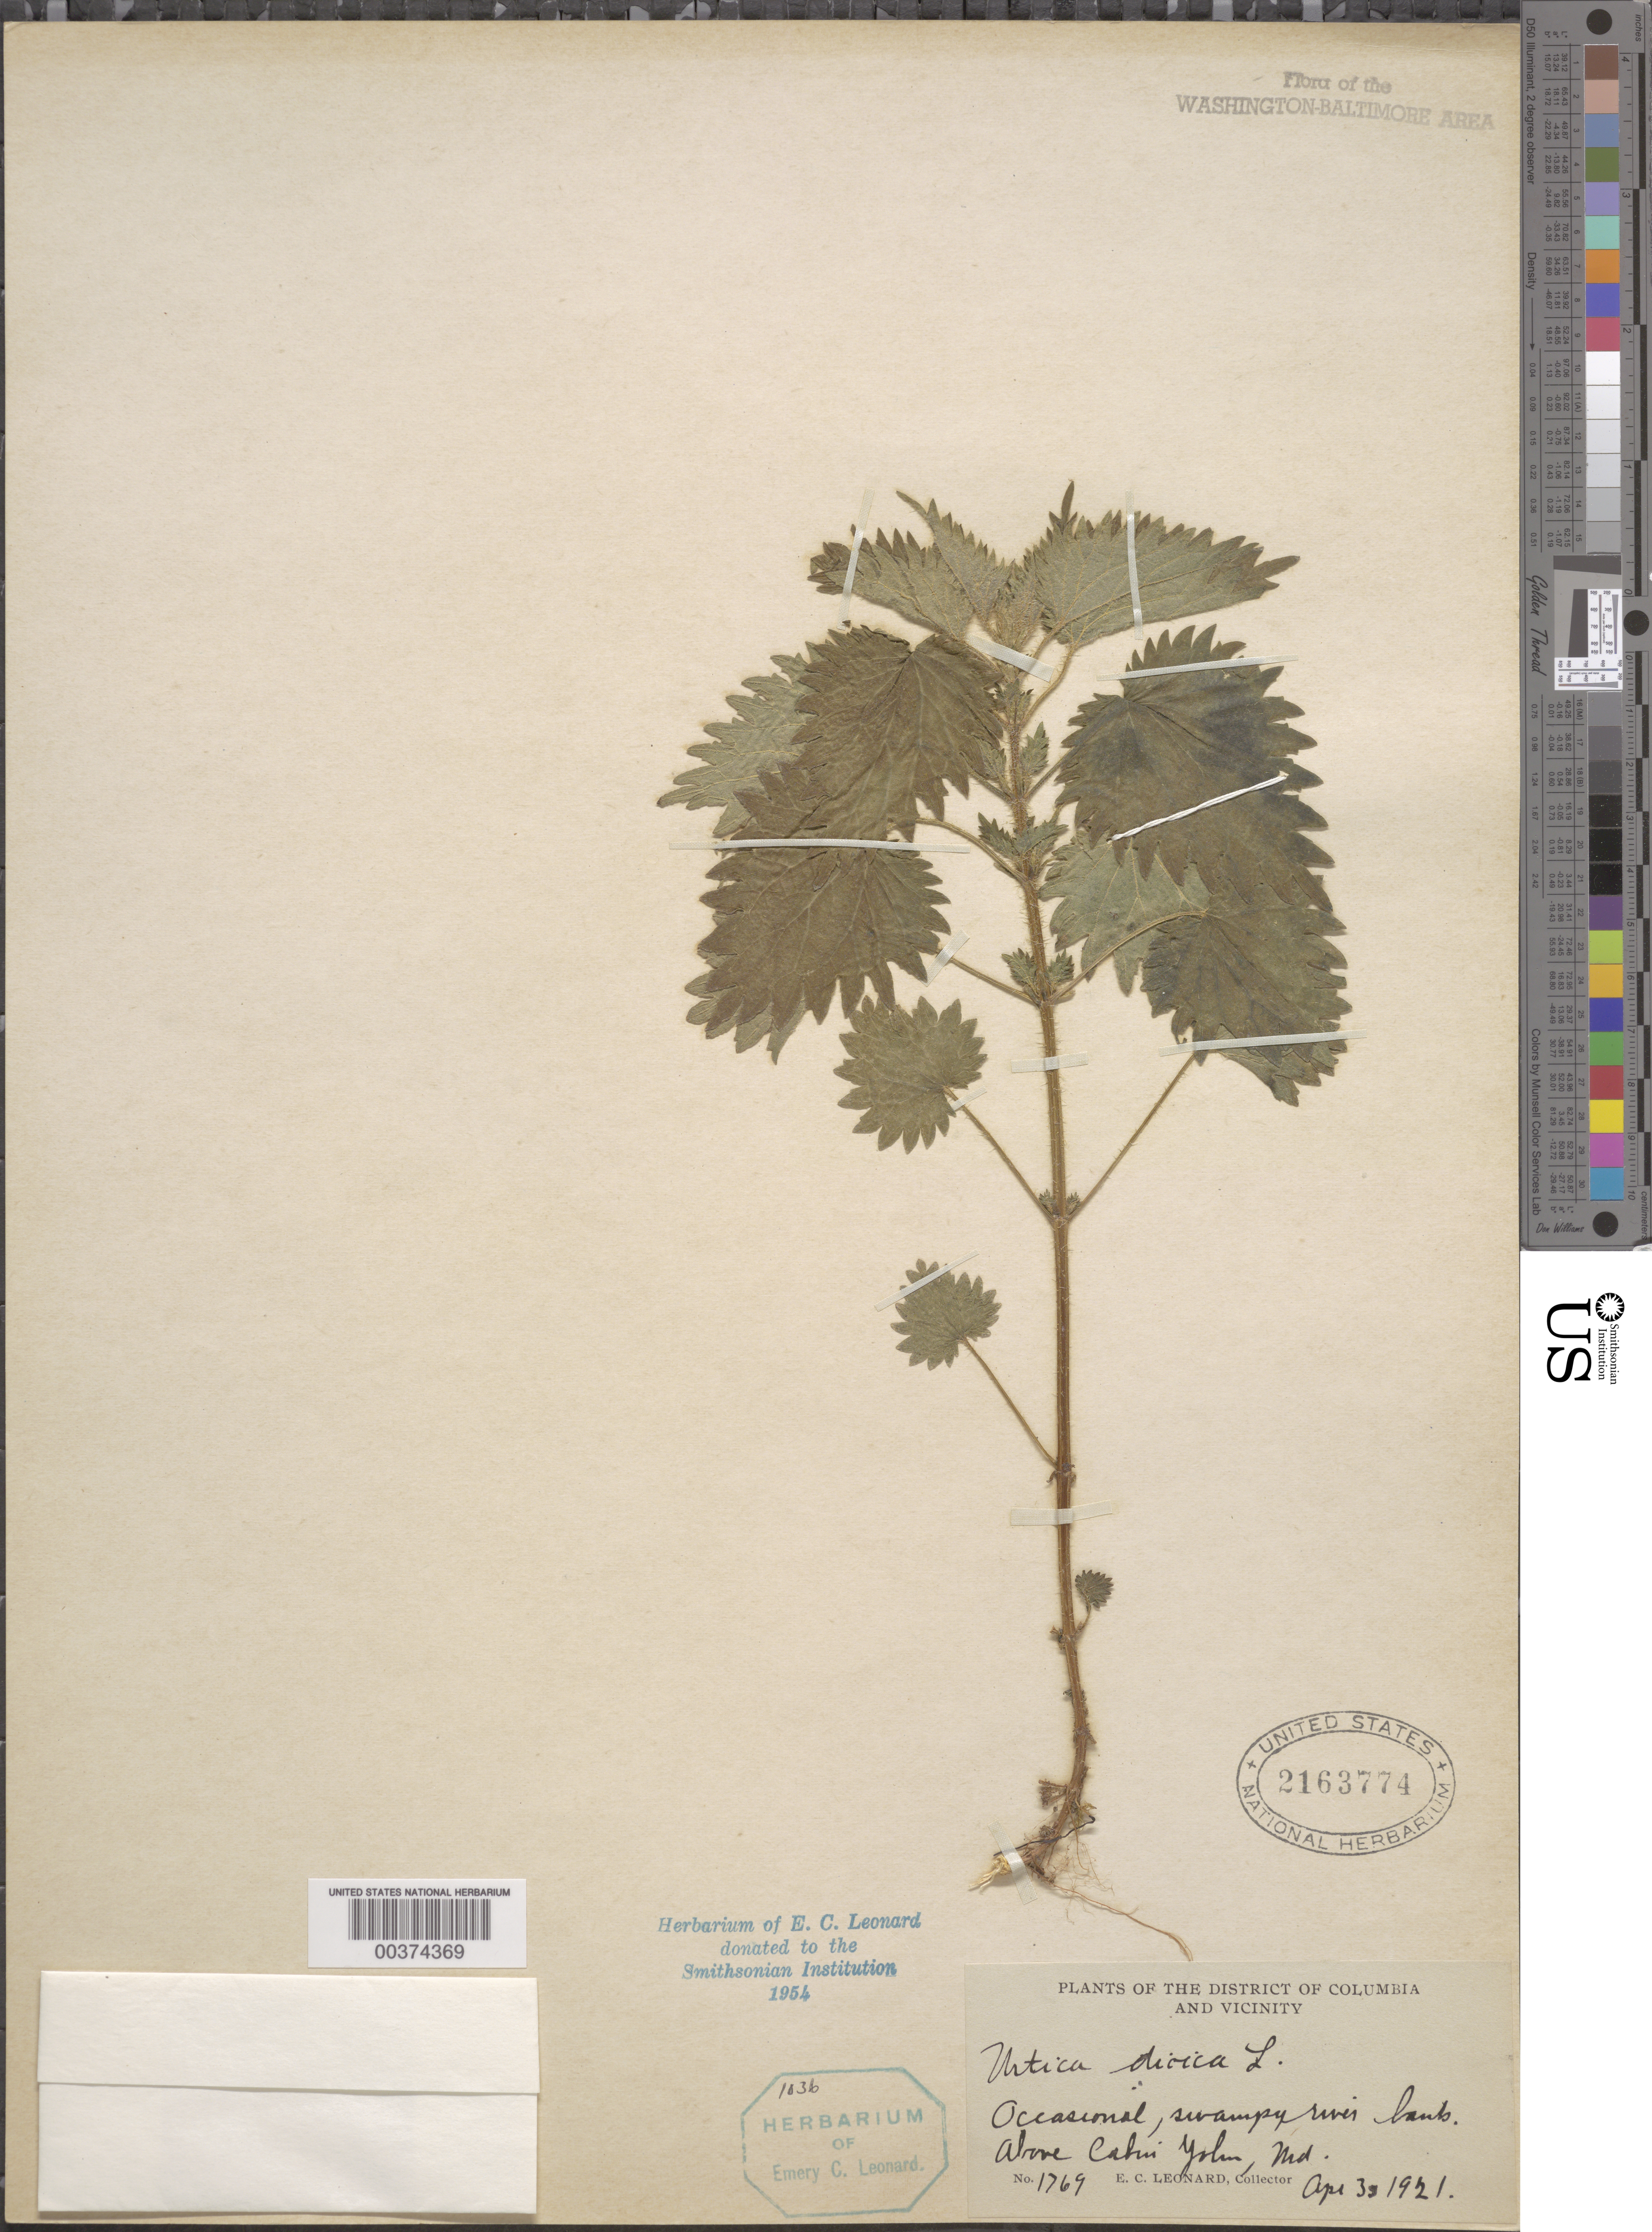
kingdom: Plantae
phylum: Tracheophyta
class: Magnoliopsida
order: Rosales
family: Urticaceae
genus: Urtica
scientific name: Urtica dioica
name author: L.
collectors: E. C. Leonard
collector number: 1769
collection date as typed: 03 Apr 1921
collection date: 1921-04-03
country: United States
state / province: Maryland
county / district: Montgomery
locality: Above Cabin John C. & O. Canal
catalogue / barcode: US 2163774